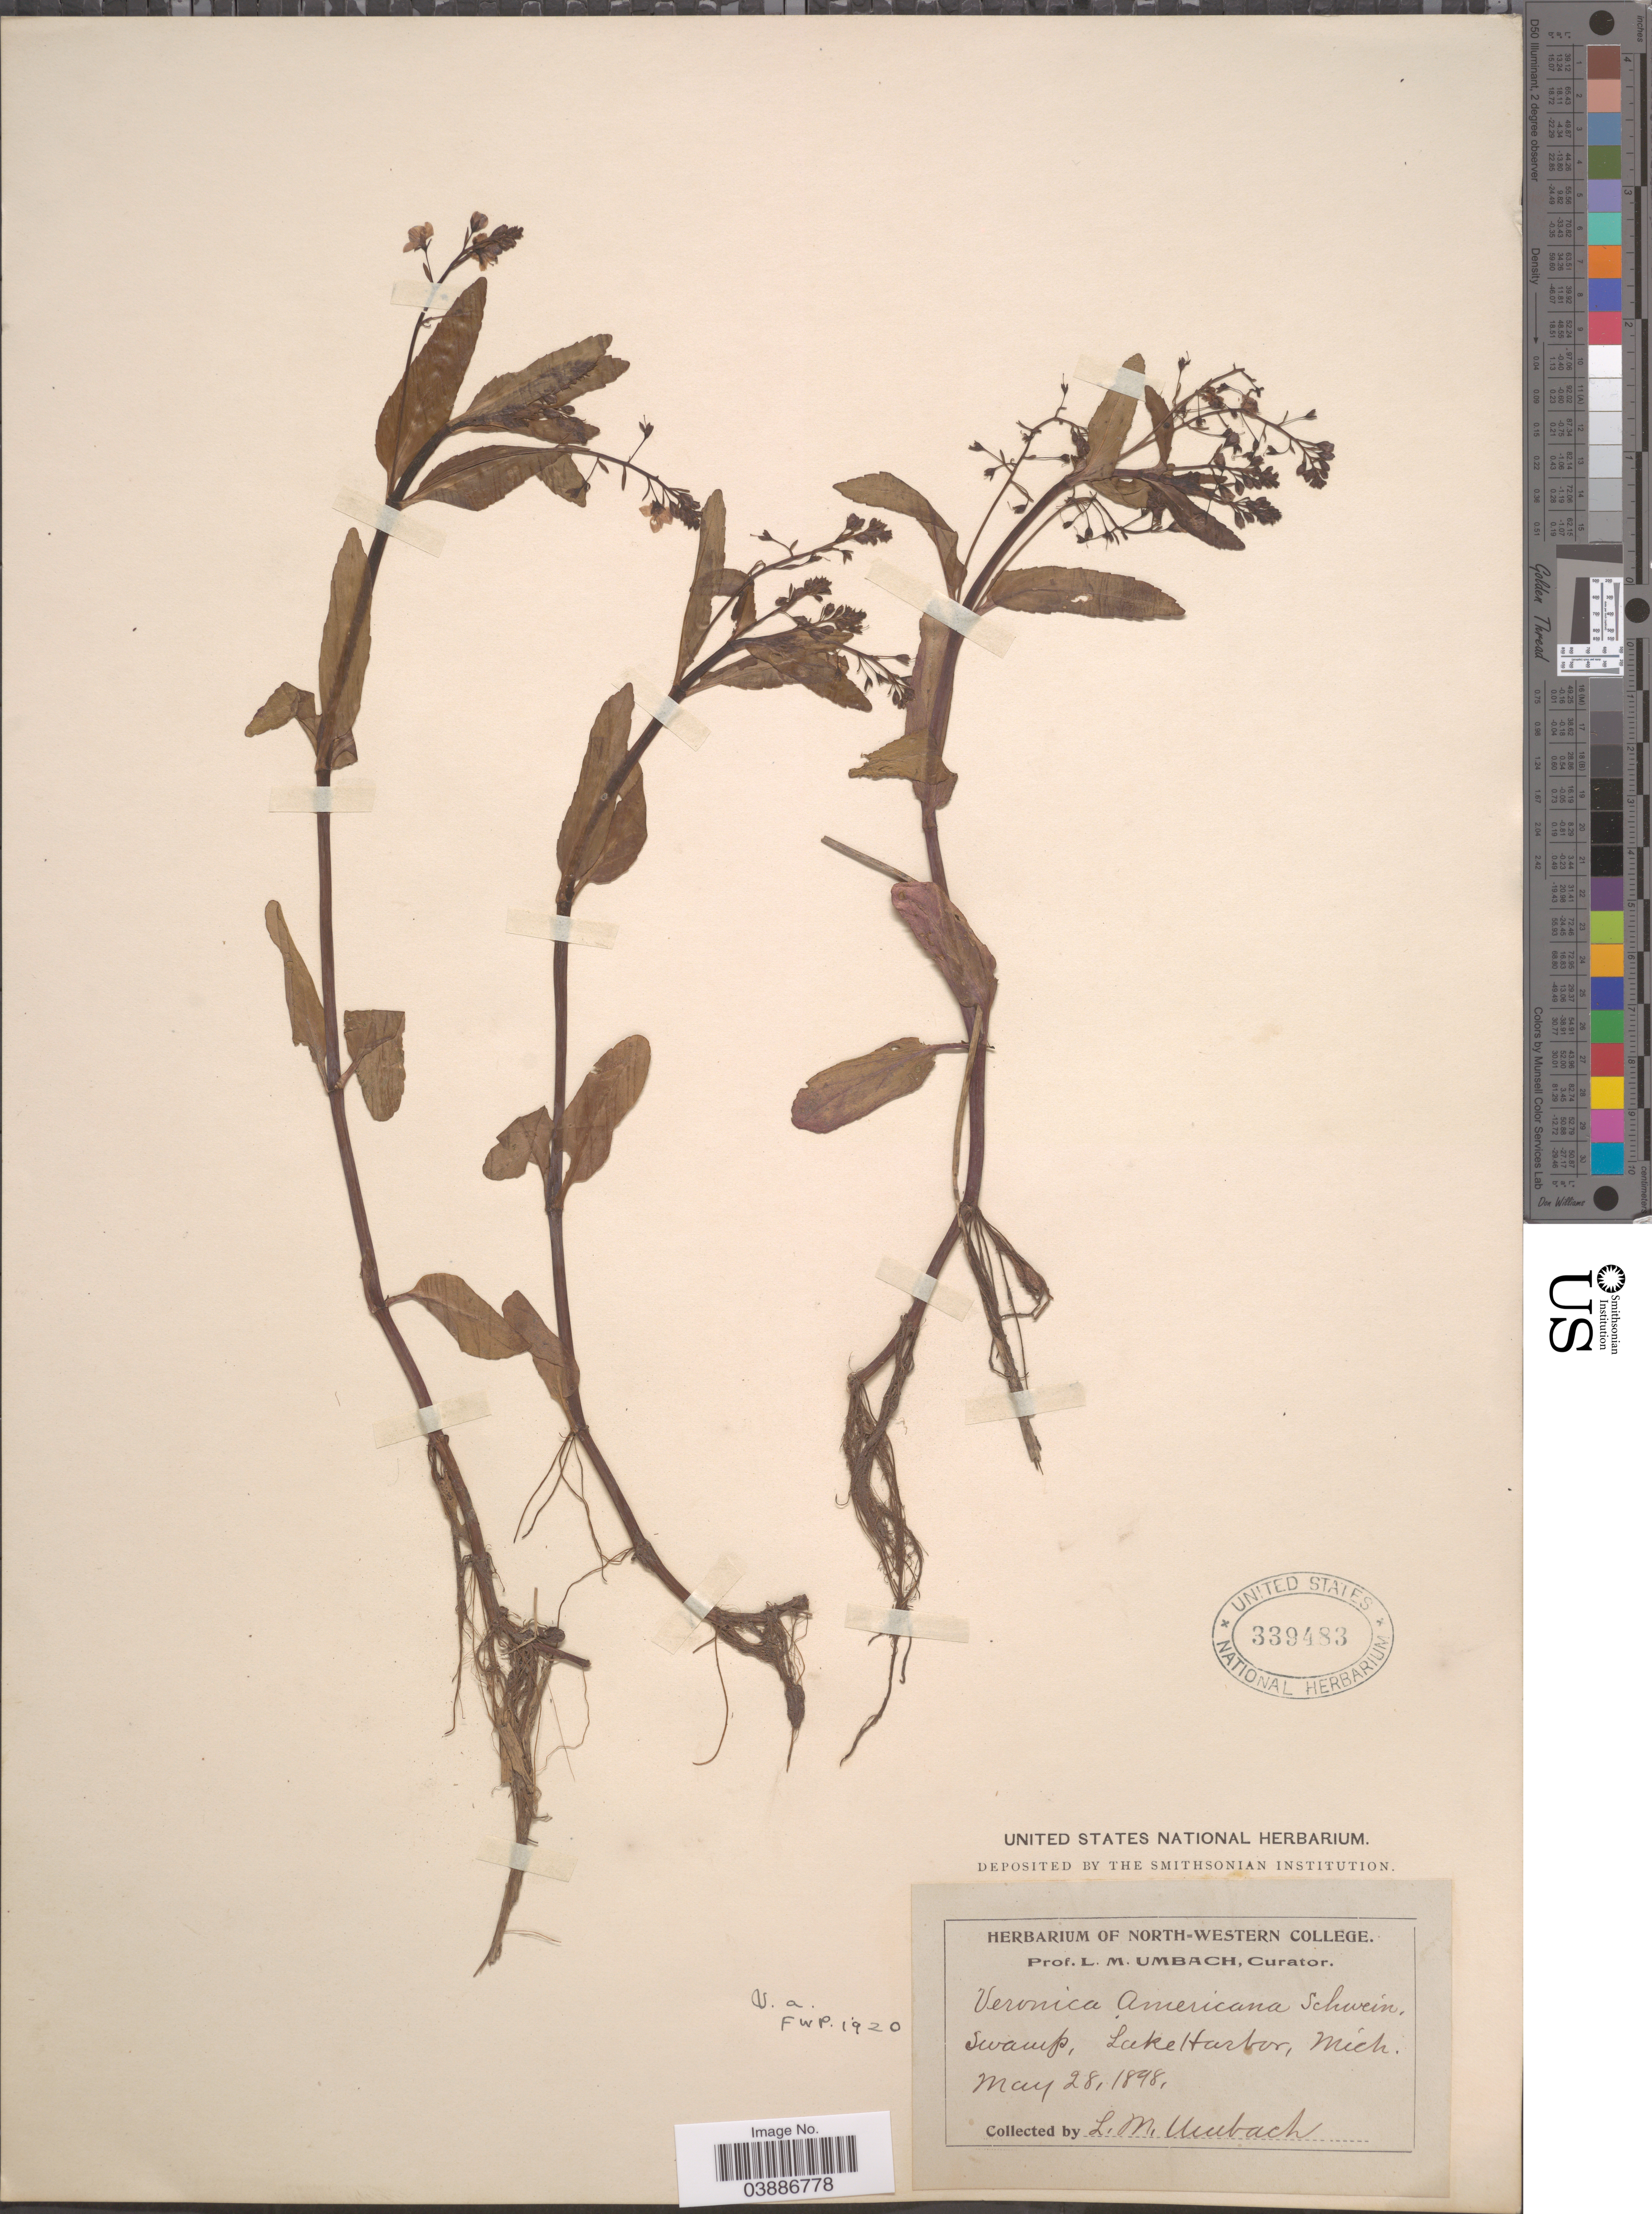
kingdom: Plantae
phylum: Tracheophyta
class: Magnoliopsida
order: Lamiales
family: Plantaginaceae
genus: Veronica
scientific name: Veronica americana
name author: Schwein. ex Benth.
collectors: L. M. Umbach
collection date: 1898-05-28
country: United States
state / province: Michigan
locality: Lake Harbor.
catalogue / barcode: US 339483